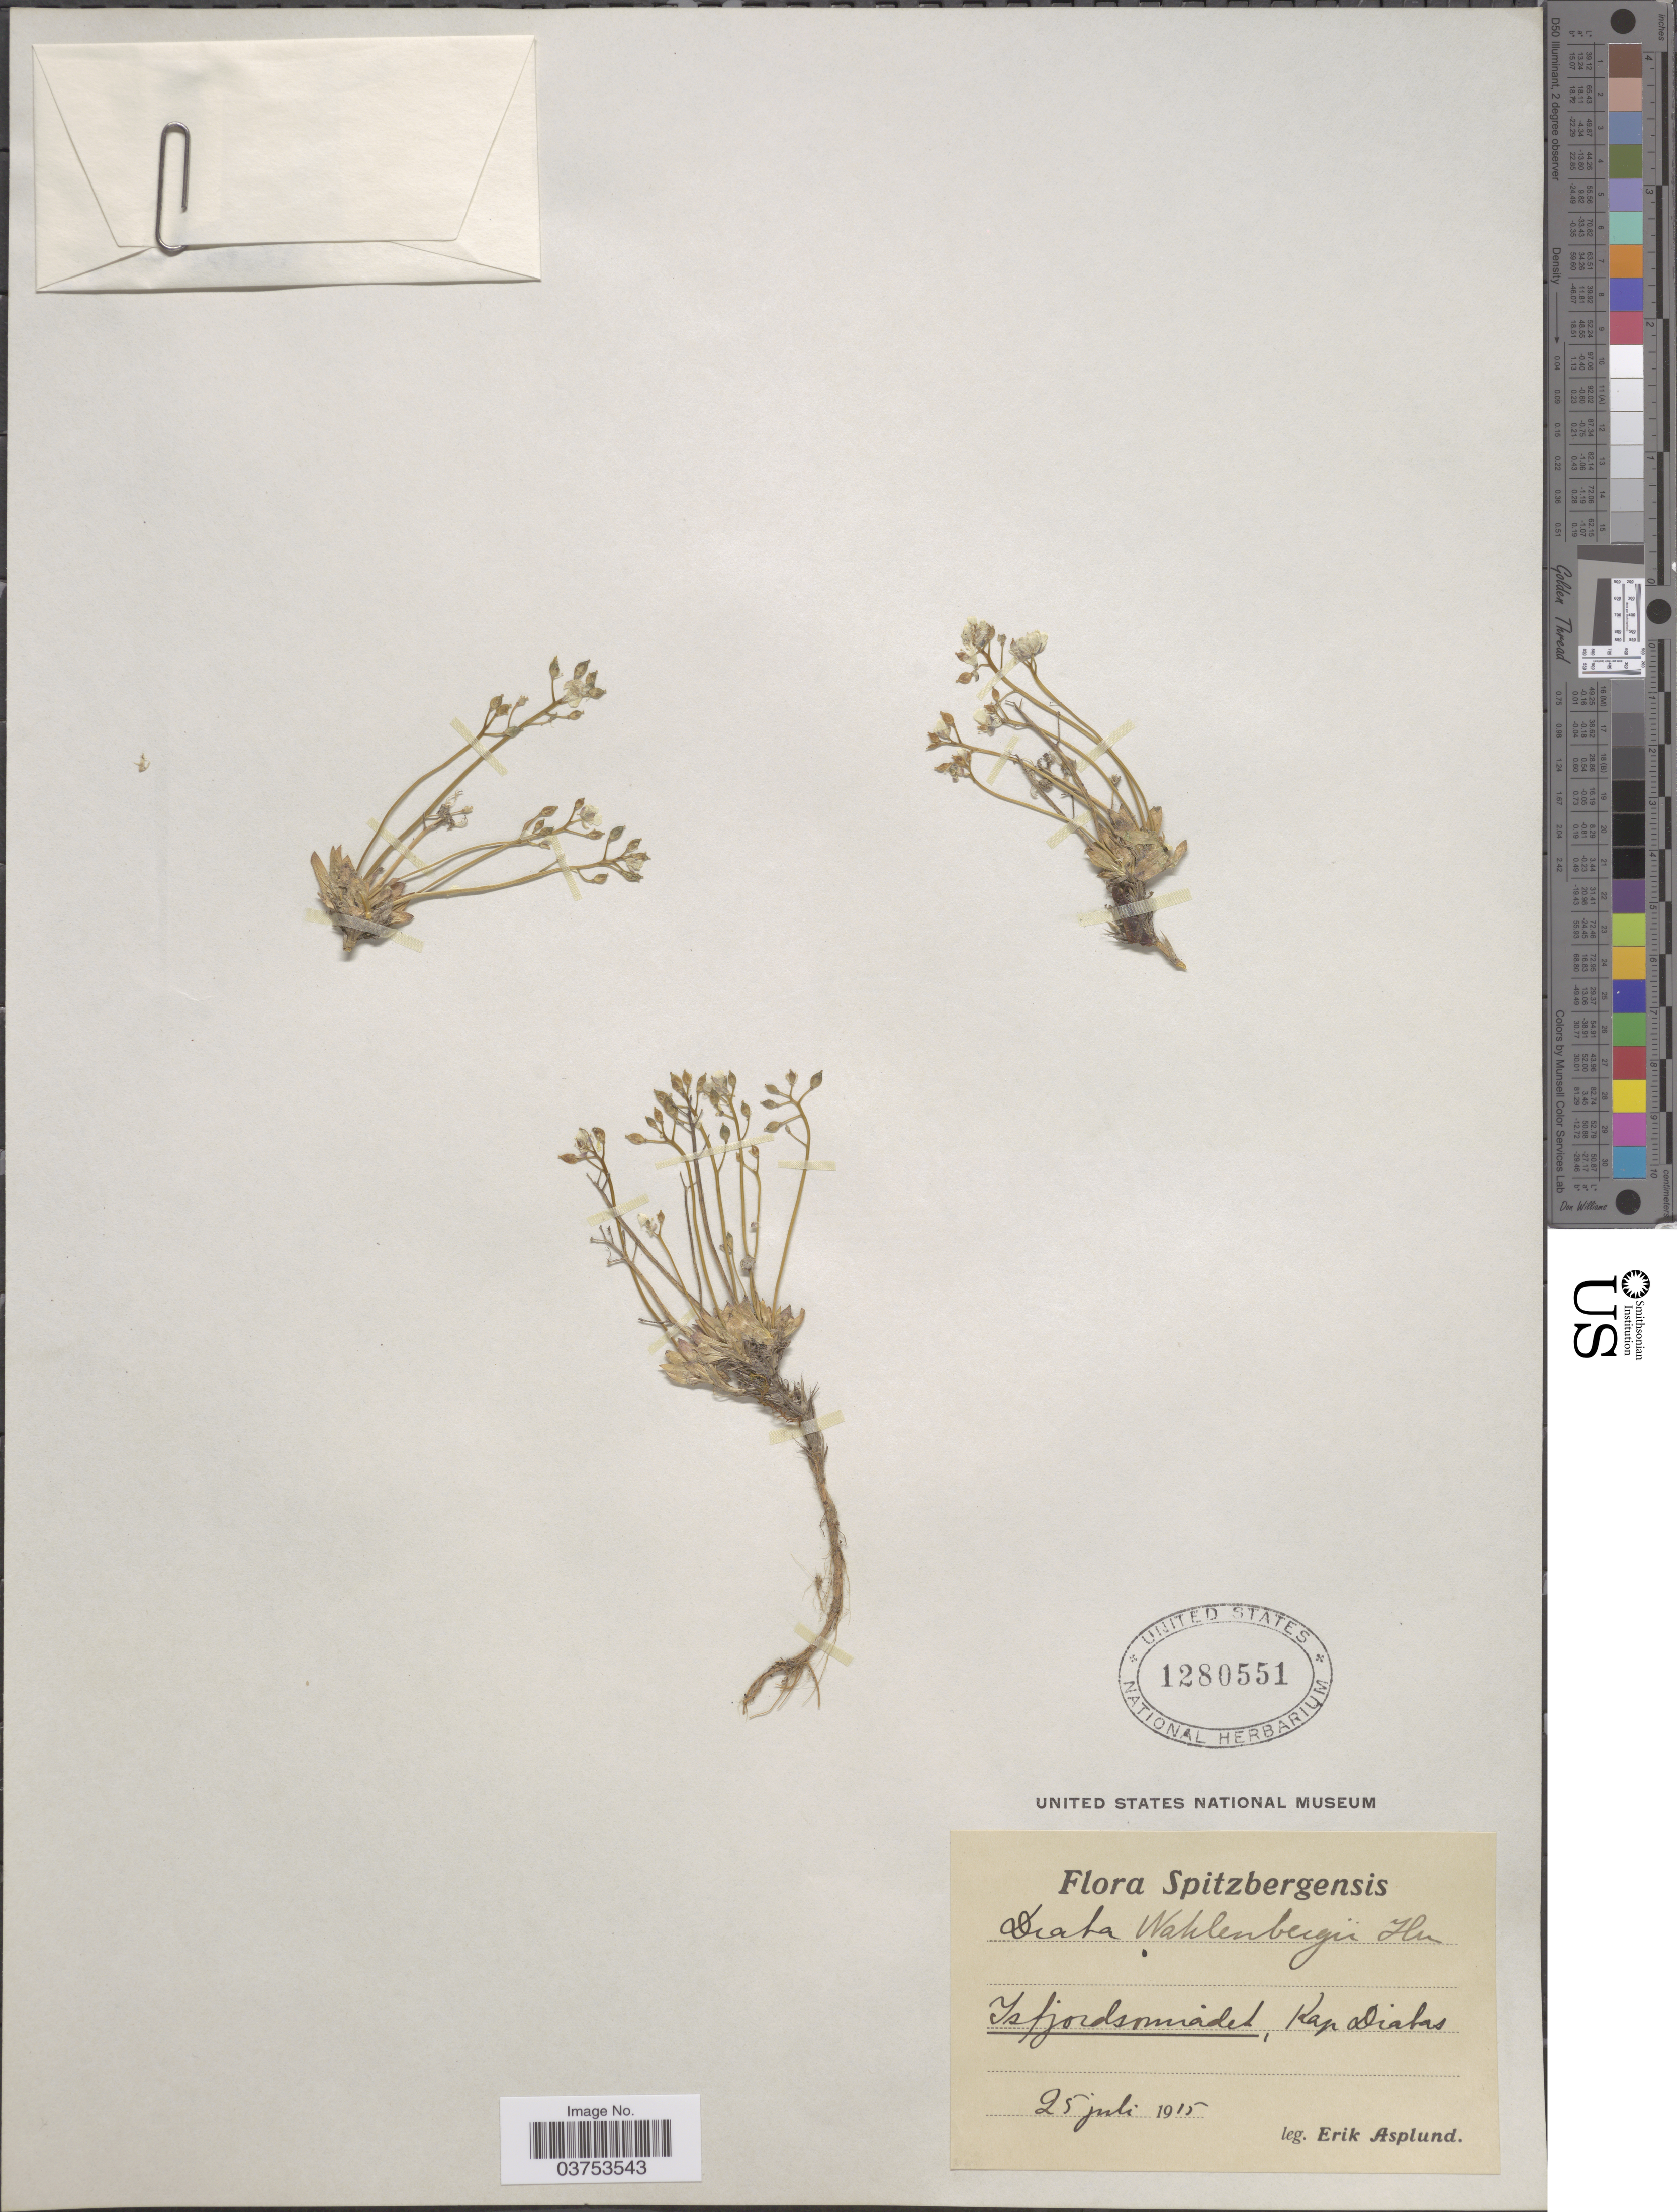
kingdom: Plantae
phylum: Tracheophyta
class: Magnoliopsida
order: Brassicales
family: Brassicaceae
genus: Draba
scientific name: Draba wahlenbergii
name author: Hartm.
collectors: E. Asplund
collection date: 1915-07-25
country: Norway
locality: Spitzbergensis. Isfjordsomiadet, Kap Diabas.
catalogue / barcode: US 1280551